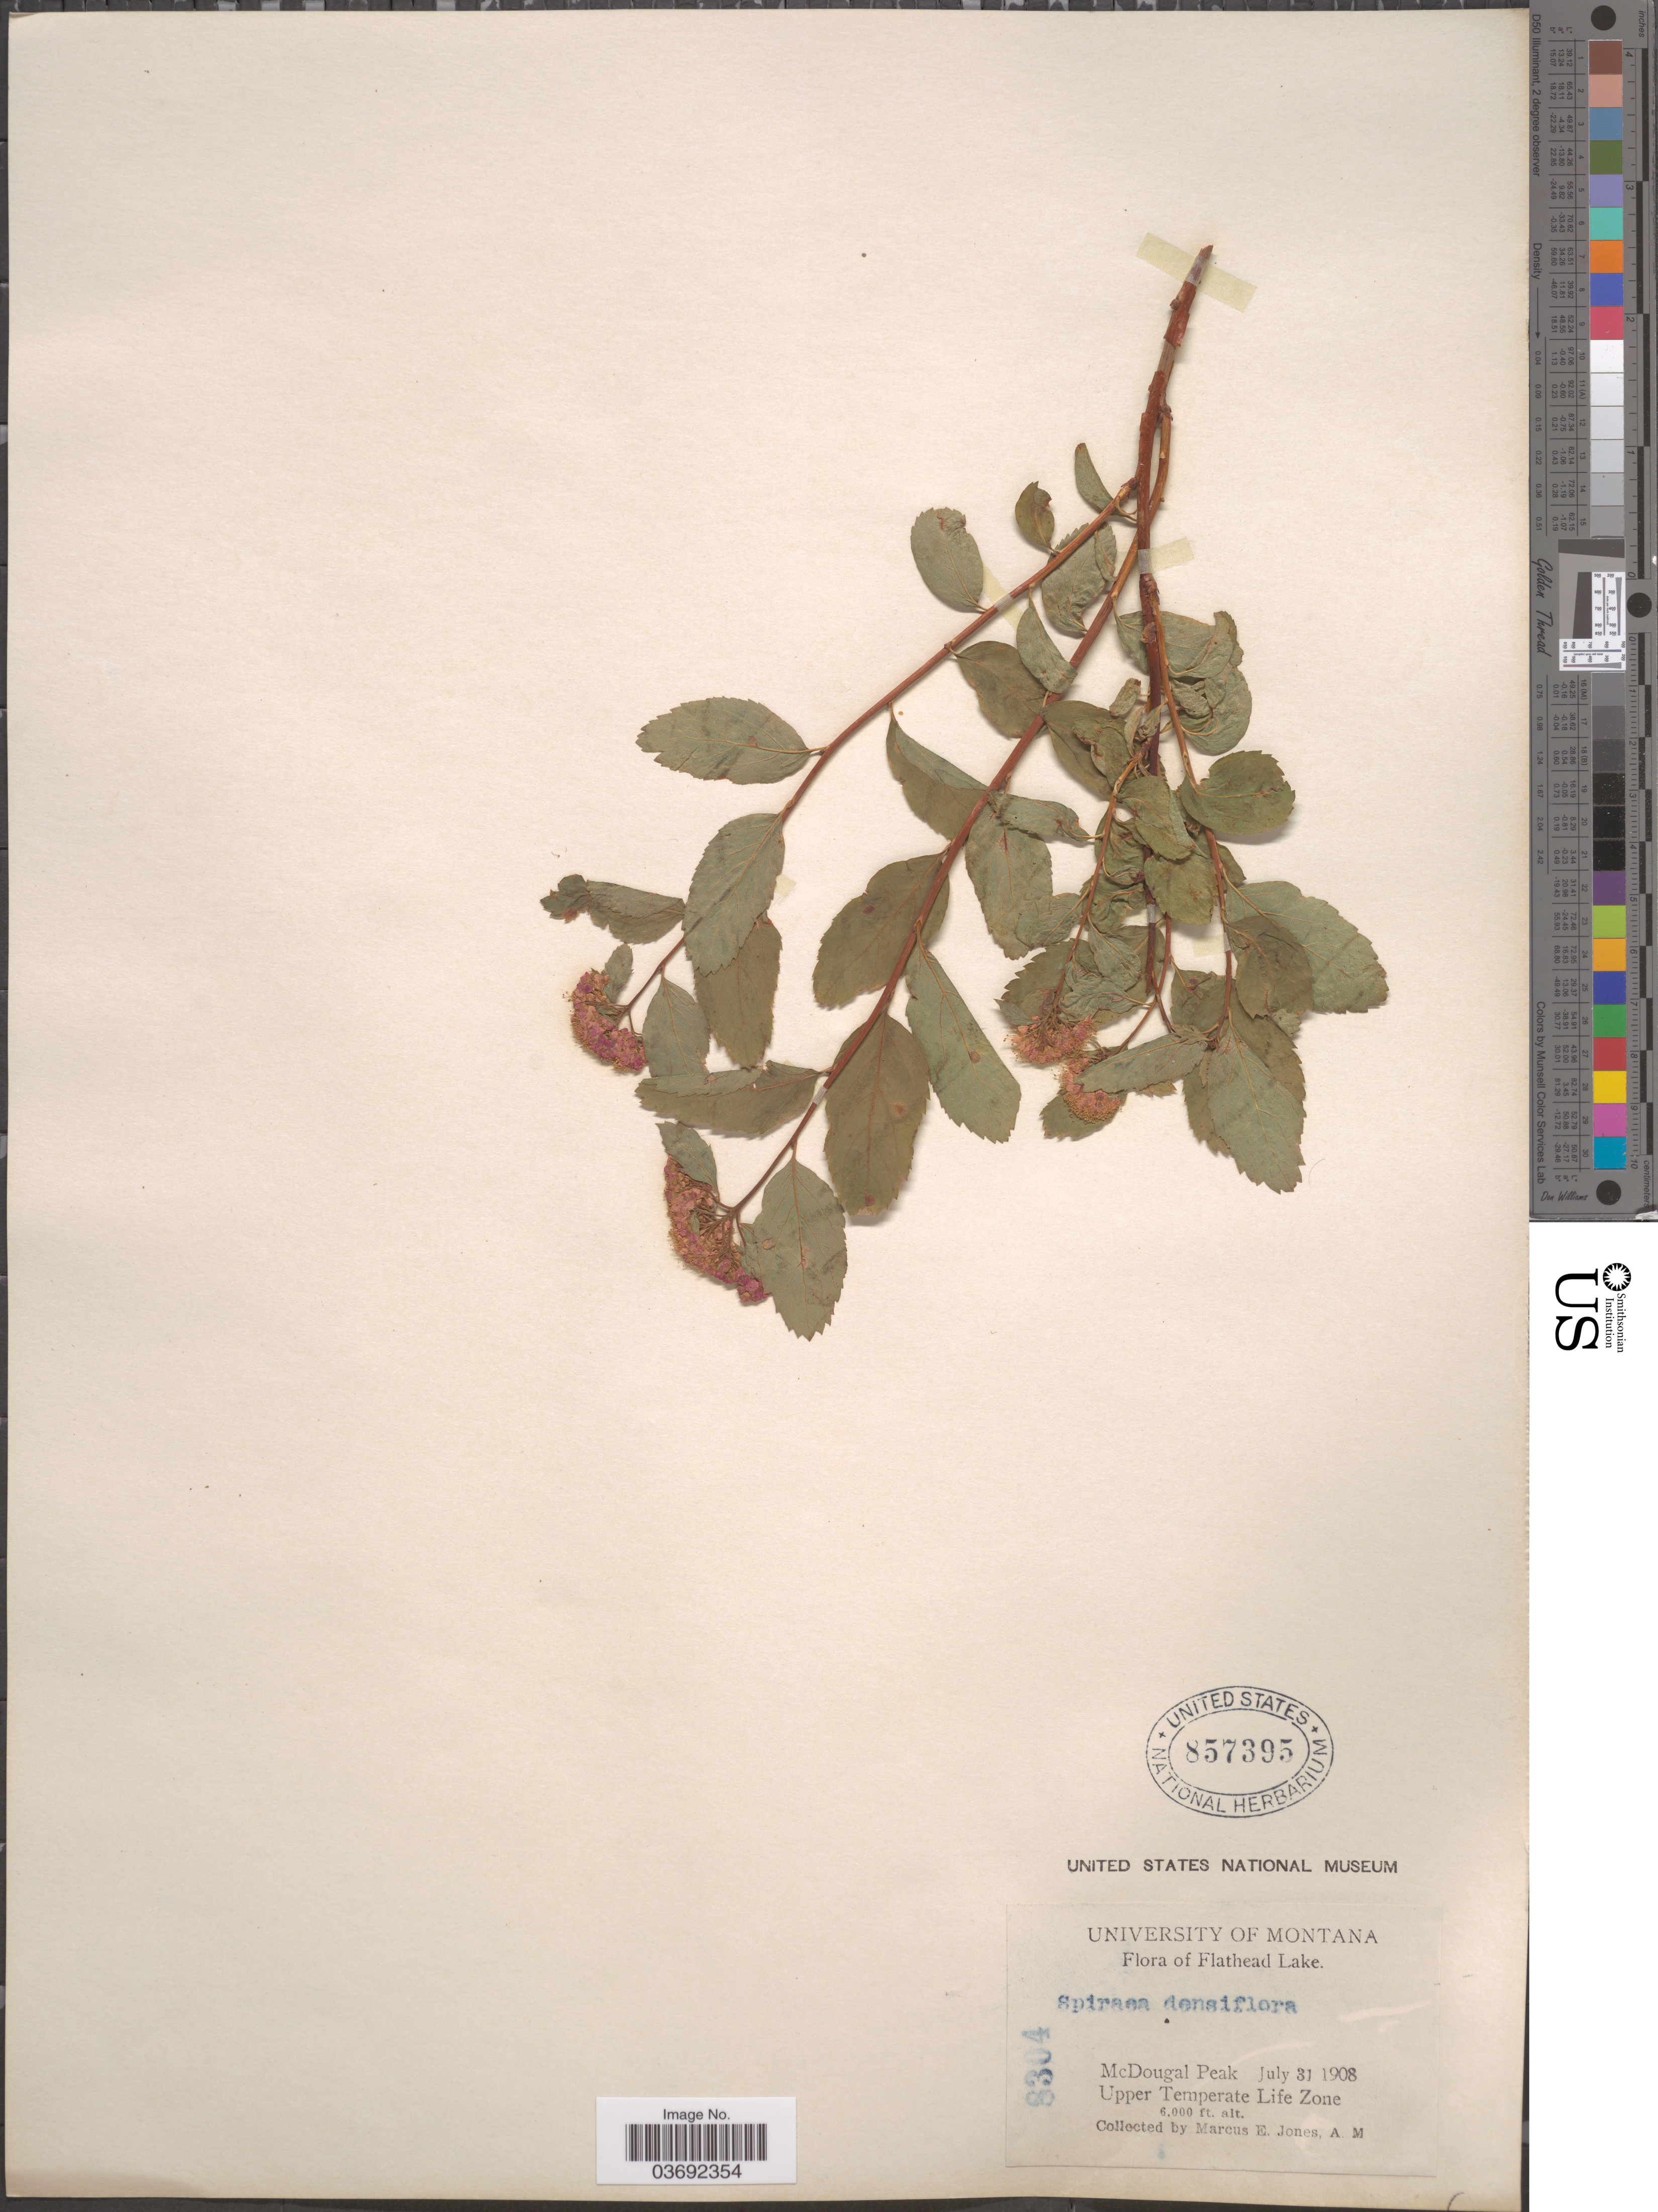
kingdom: Plantae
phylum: Tracheophyta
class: Magnoliopsida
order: Rosales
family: Rosaceae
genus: Spiraea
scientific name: Spiraea densiflora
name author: Nutt. ex Greenm.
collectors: M. E. Jones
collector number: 8304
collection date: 1908-07-31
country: United States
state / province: Montana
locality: Flathead Lake. McDougal Peak. Upper Temperate Life Zone.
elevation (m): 1829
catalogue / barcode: US 857395